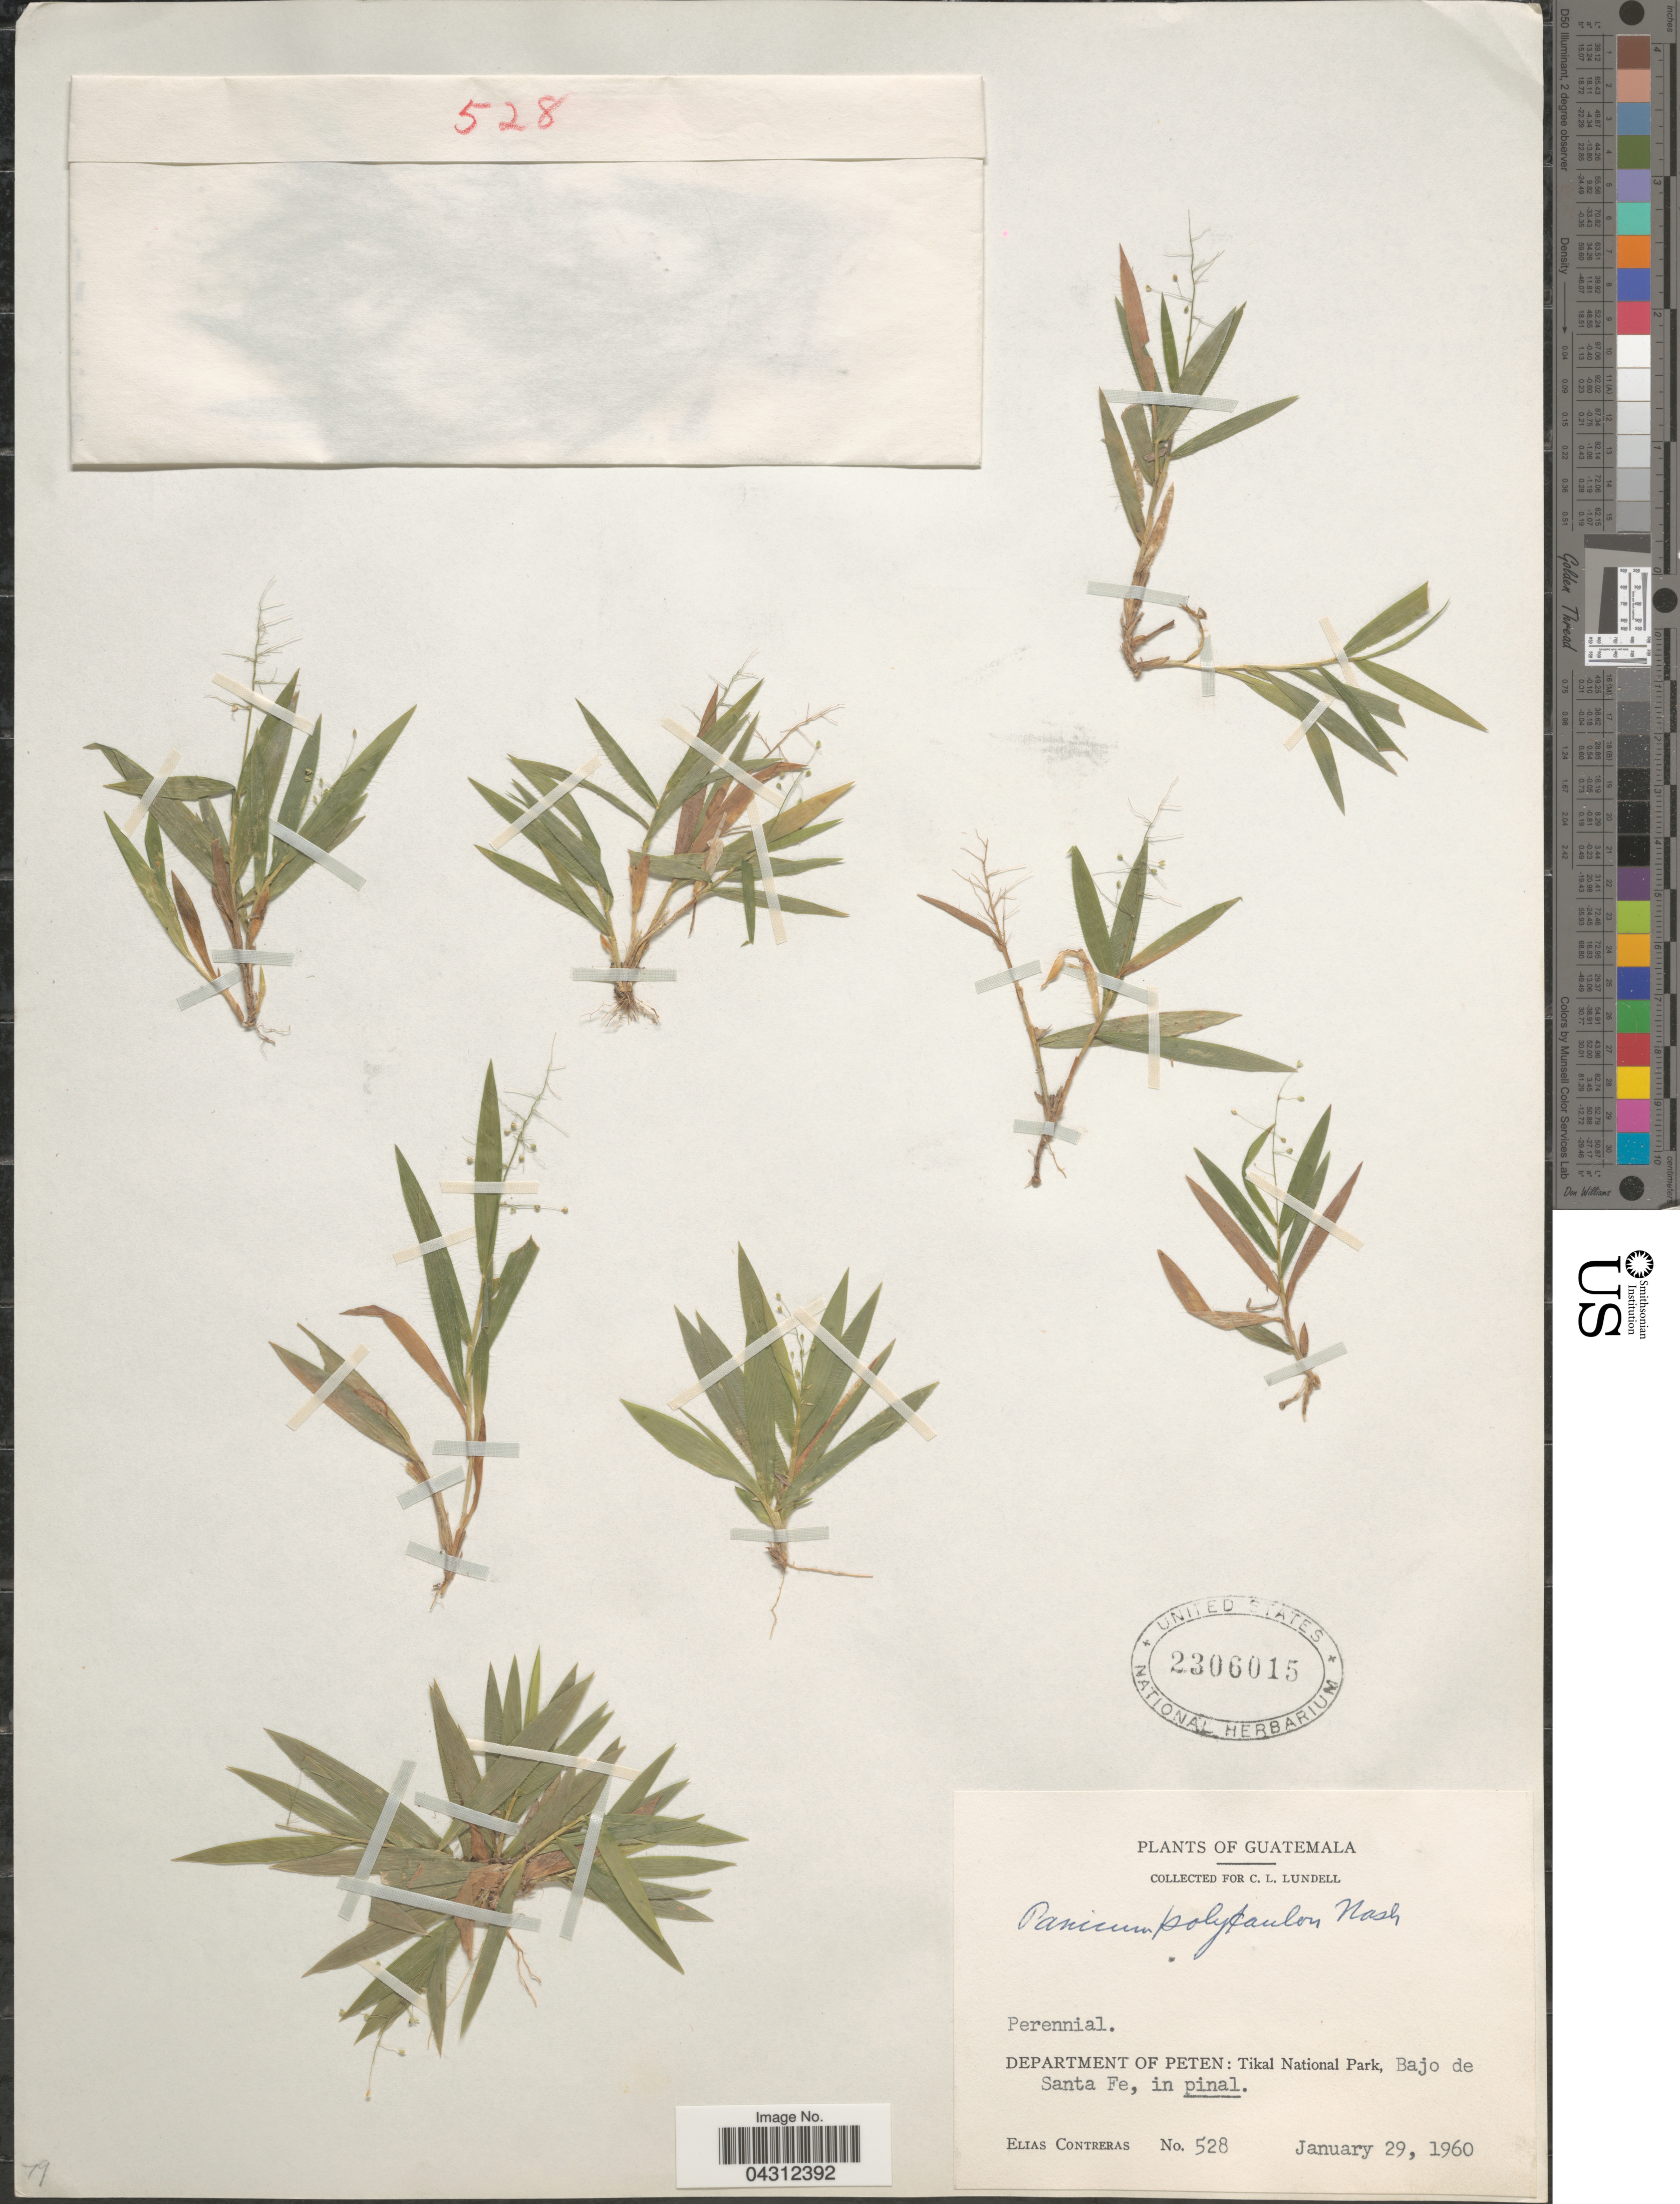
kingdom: Plantae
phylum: Tracheophyta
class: Liliopsida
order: Poales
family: Poaceae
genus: Dichanthelium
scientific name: Dichanthelium strigosum var. glabrescens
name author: (Griseb.) Freckmann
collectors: E. Contreras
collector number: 528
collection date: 1960-01-29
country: Guatemala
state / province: El Peten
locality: Department of Peten: Tikal National Park, Bajo de Santa Fe, in pinal.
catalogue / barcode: US 2306015